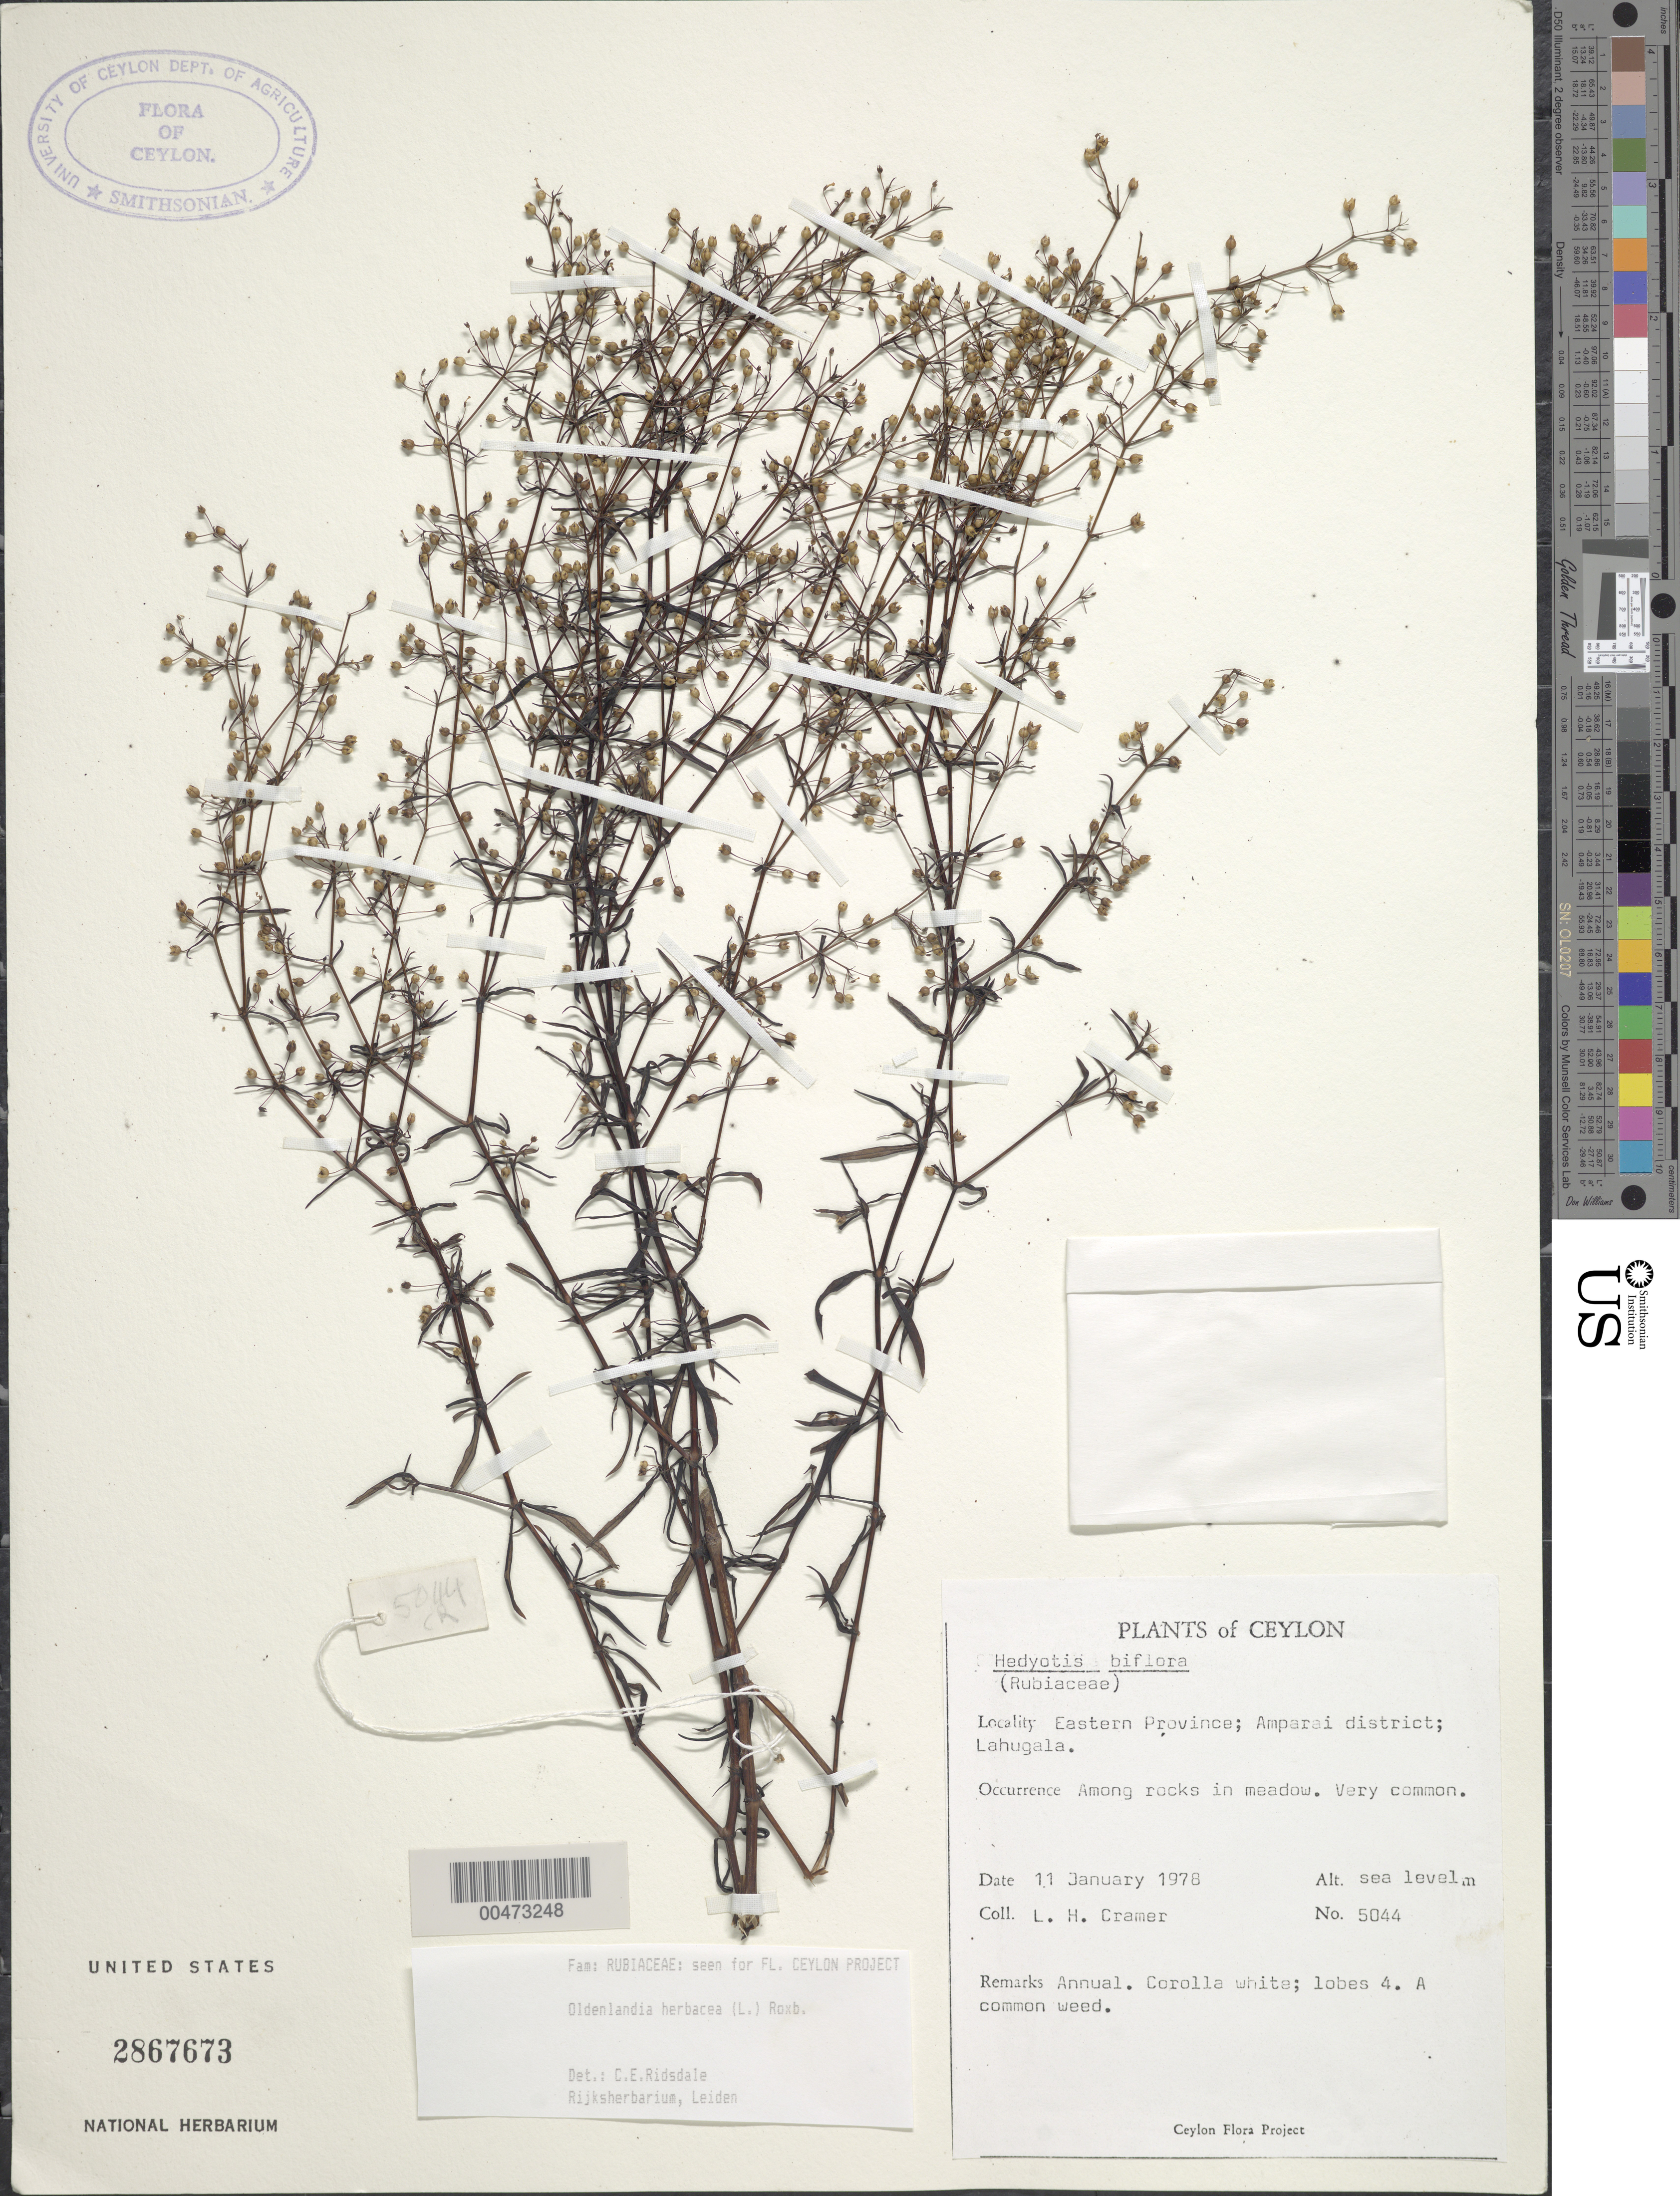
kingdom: Plantae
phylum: Tracheophyta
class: Magnoliopsida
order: Gentianales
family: Rubiaceae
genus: Oldenlandia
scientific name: Oldenlandia herbacea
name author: (L.) Roxb.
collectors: L. H. Cramer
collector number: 5044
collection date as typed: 11 Jan 1978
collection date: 1978-01-11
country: Sri Lanka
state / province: Eastern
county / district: Ampara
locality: Lahugala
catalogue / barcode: US 2867673